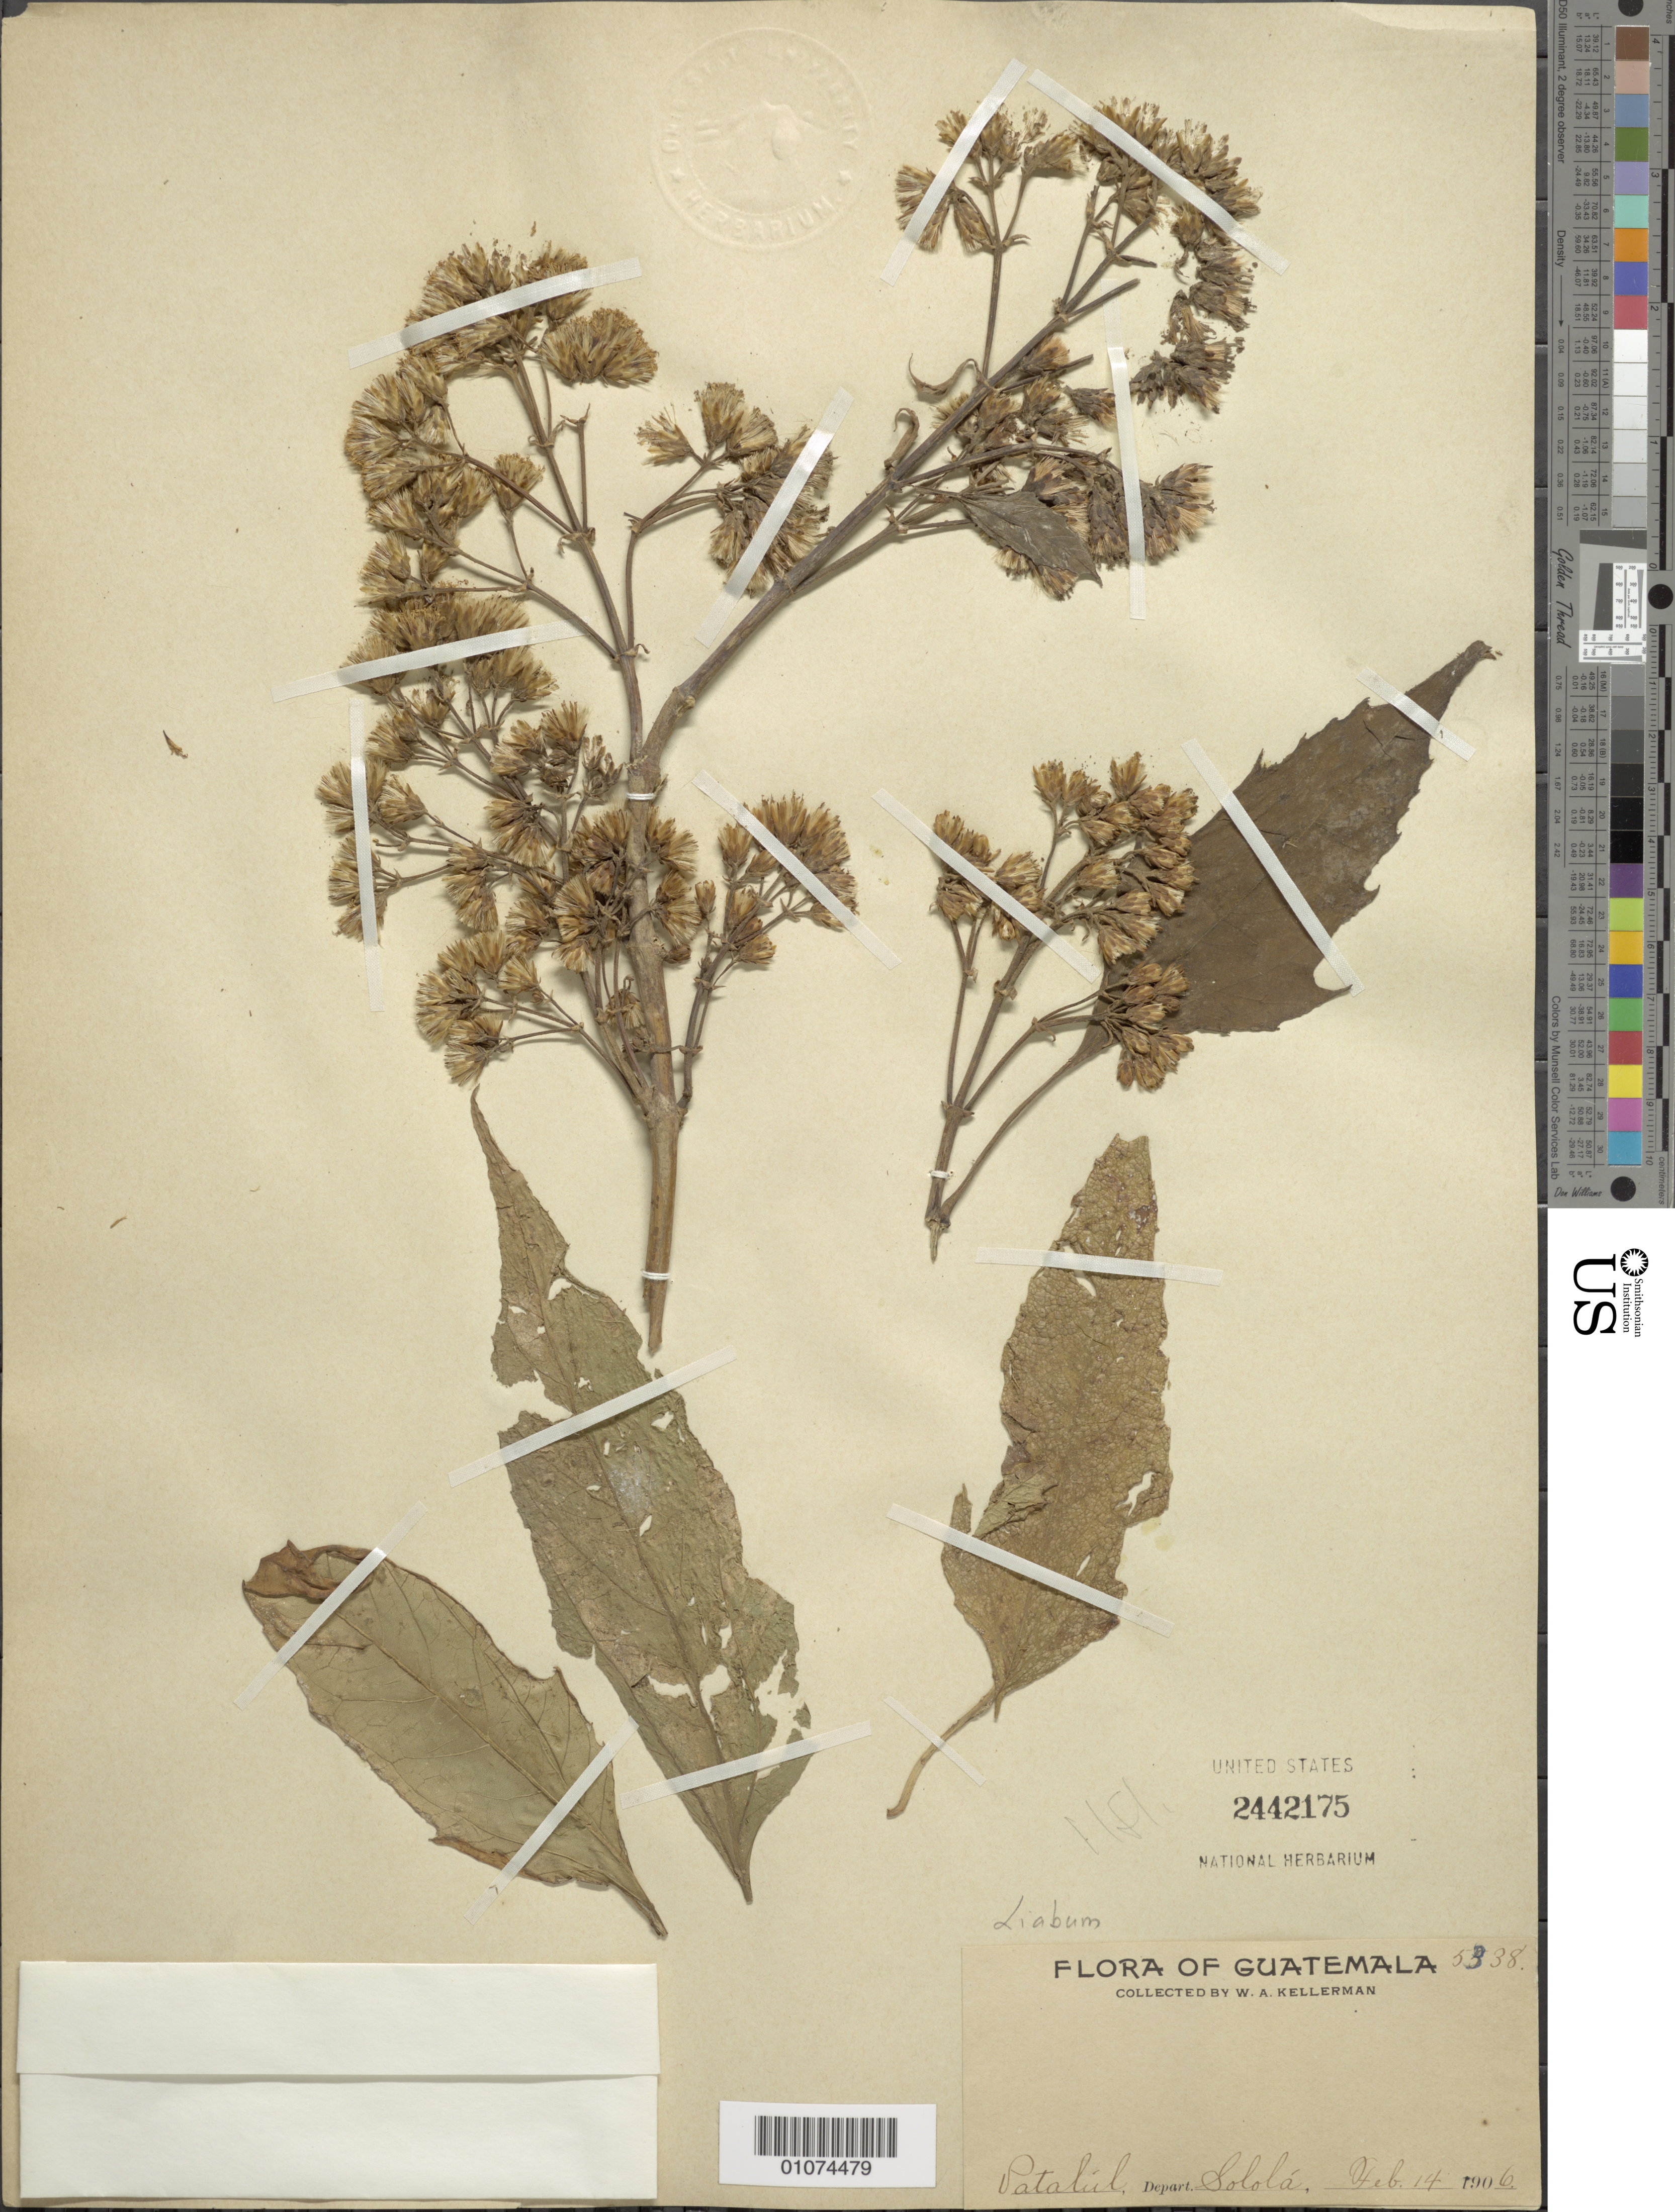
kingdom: Plantae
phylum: Tracheophyta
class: Magnoliopsida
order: Asterales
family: Asteraceae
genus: Sinclairia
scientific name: Sinclairia polyantha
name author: (Klatt) Rydb.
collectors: W. Kellerman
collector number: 5338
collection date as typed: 14 February 1906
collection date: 1906-02-14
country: Guatemala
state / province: Sololá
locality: Patalil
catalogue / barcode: US 2442175